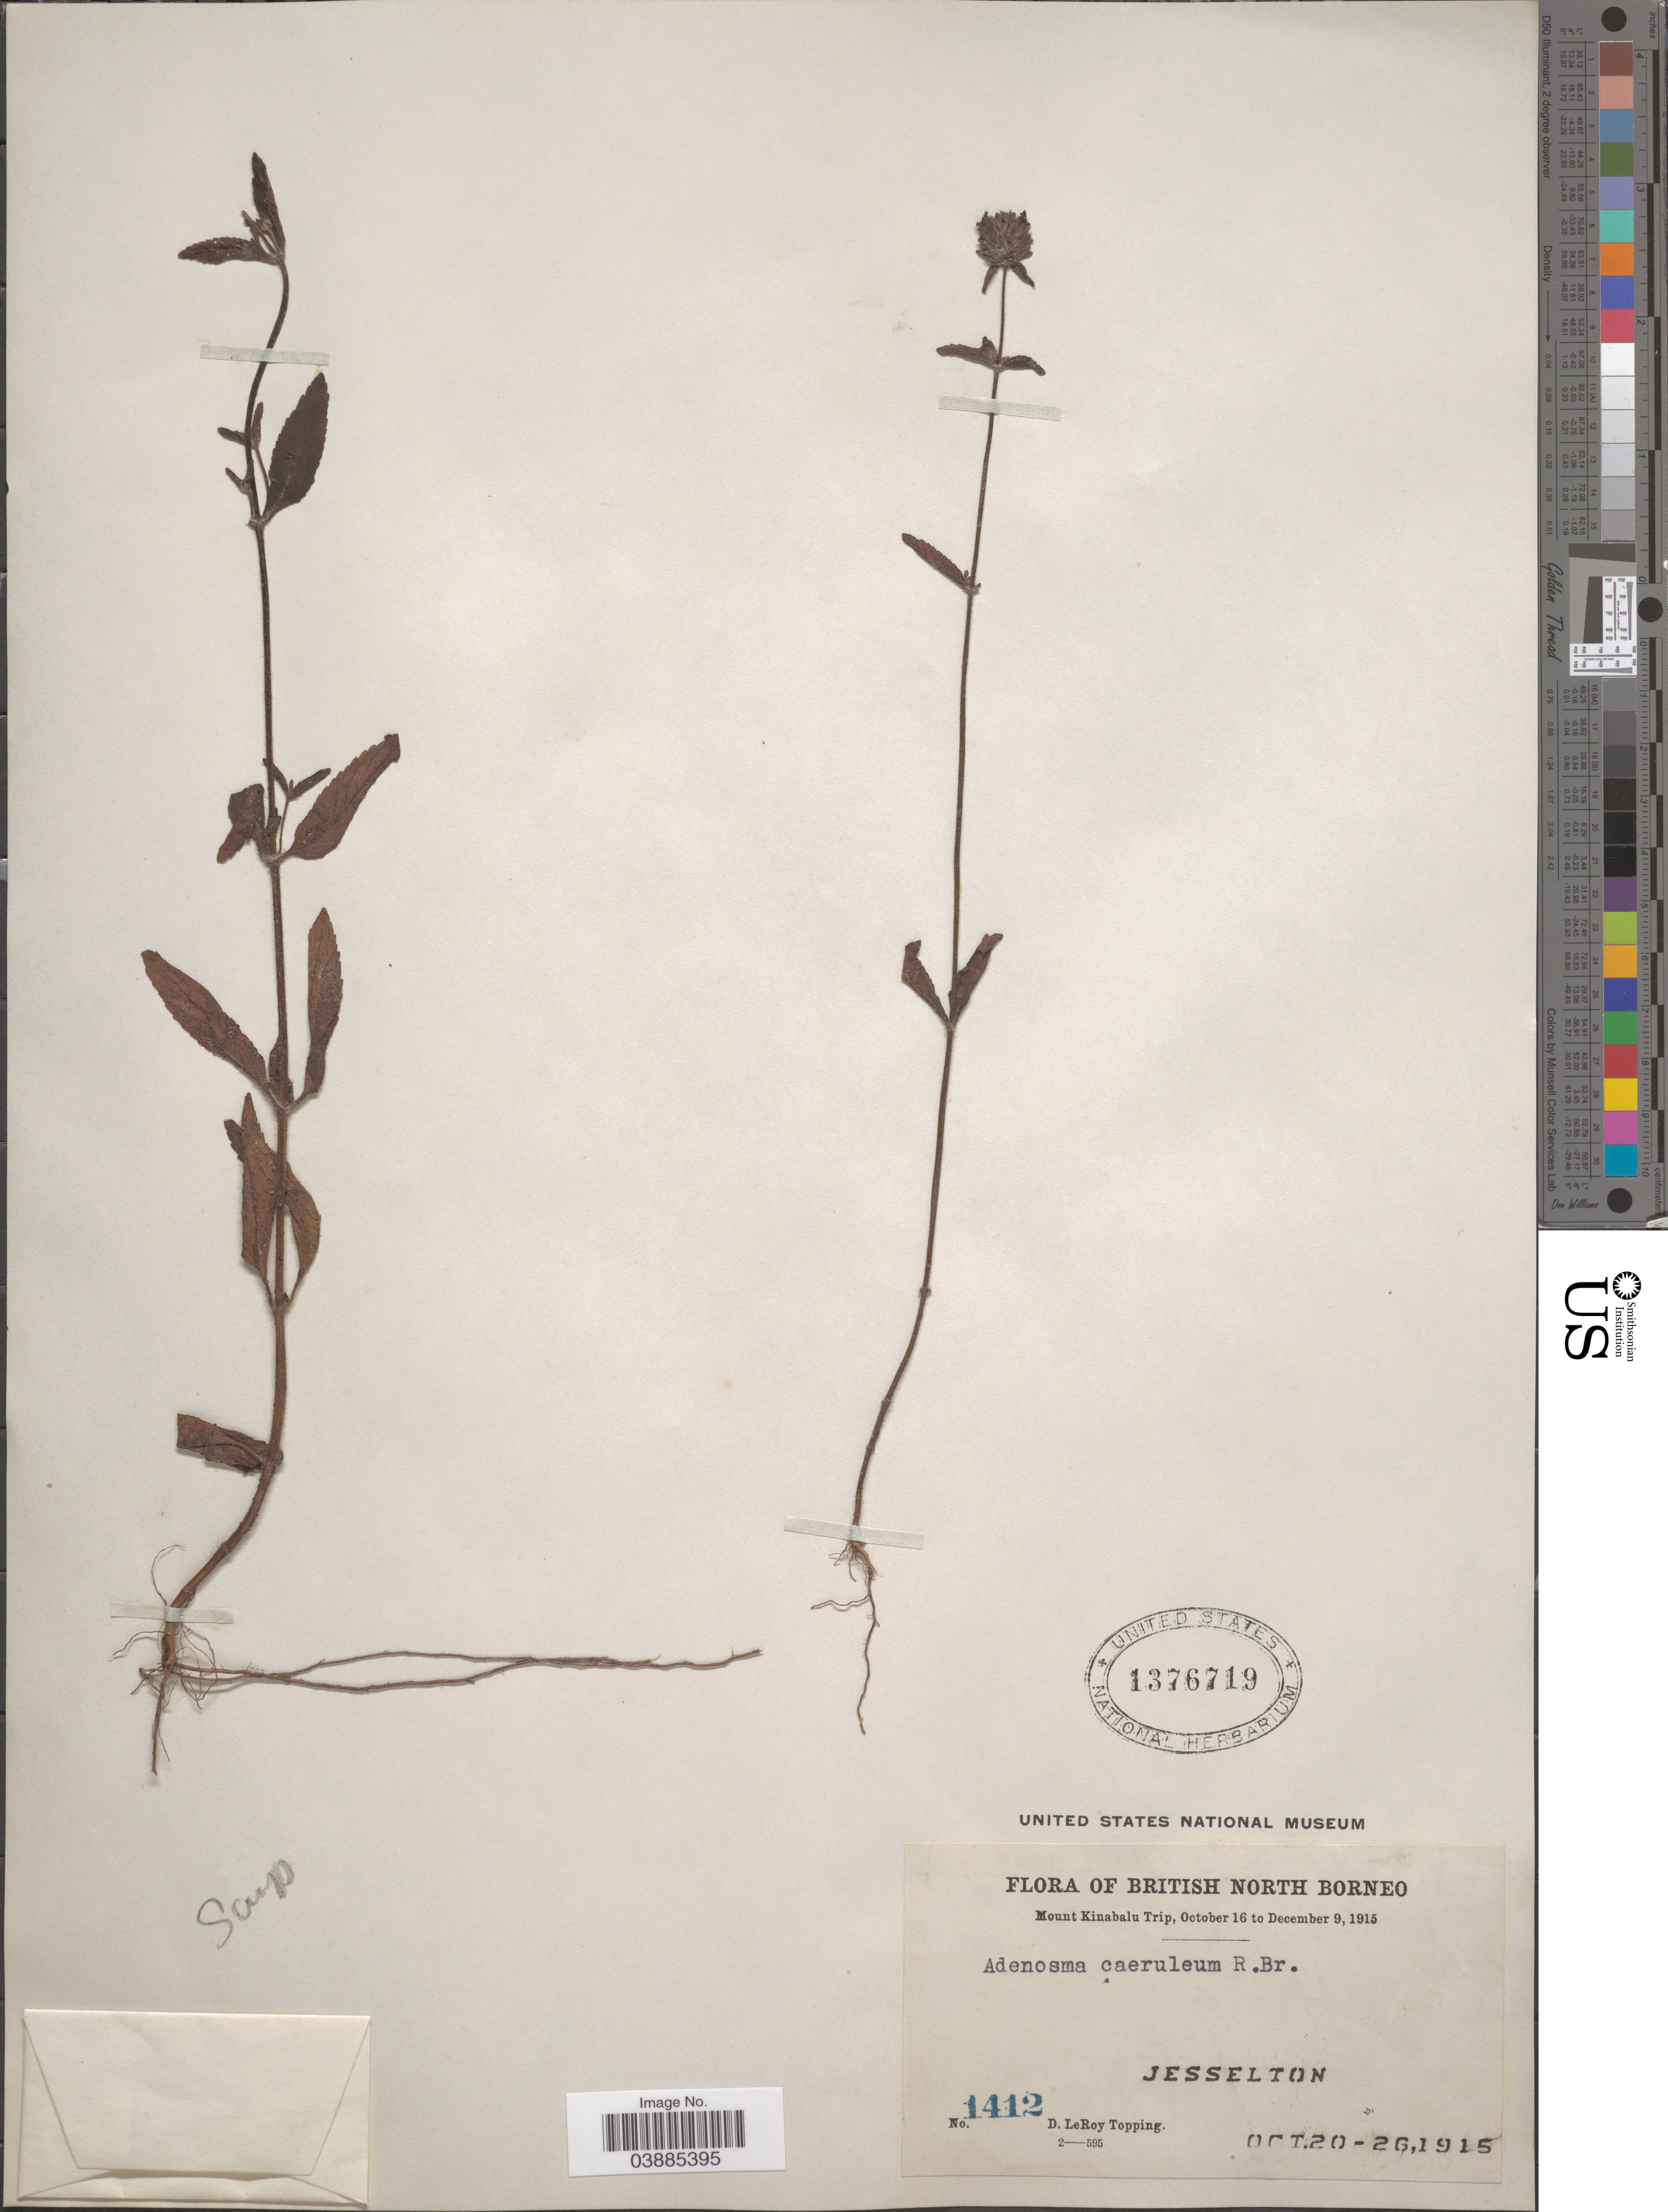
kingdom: Plantae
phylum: Tracheophyta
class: Magnoliopsida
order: Lamiales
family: Plantaginaceae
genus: Adenosma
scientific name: Adenosma caeruleum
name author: R. Br.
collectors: D. L. Topping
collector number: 1412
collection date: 1915-10-20/1915-10-26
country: Malaysia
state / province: Sabah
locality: British North Borneo. Mount Kinabalu Trip. Jesselton.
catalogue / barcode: US 1276719